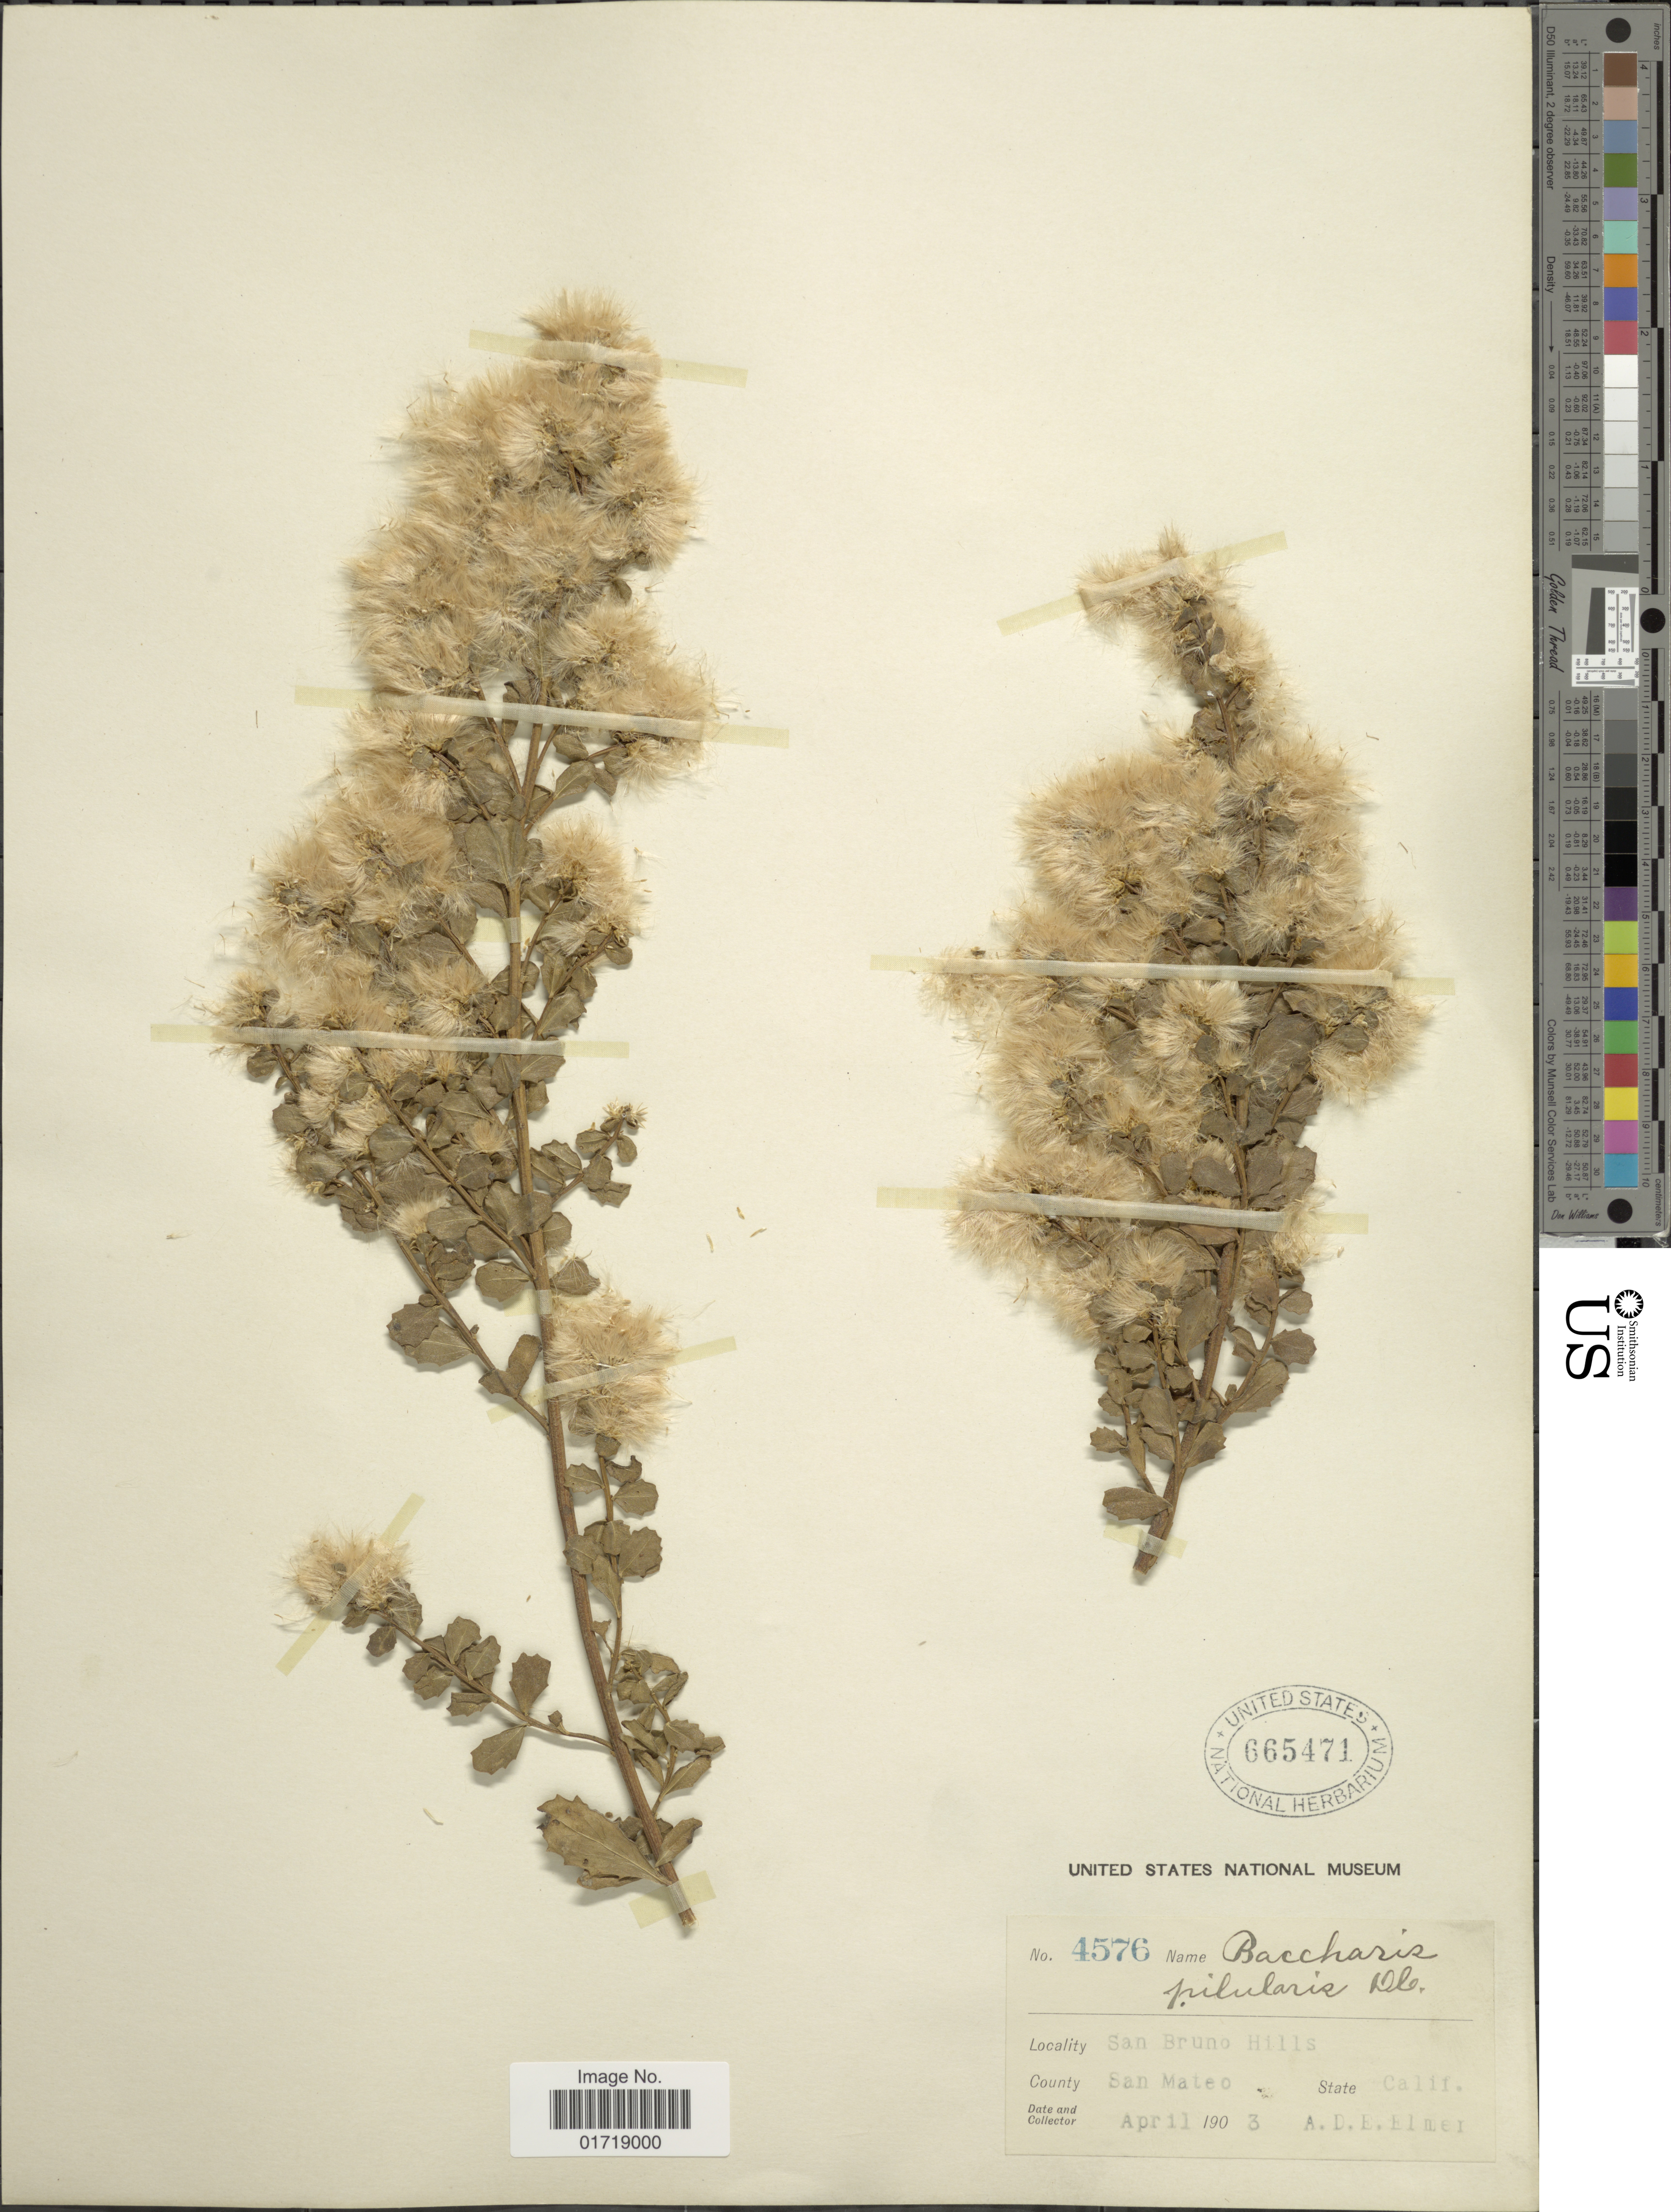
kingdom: Plantae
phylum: Tracheophyta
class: Magnoliopsida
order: Asterales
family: Asteraceae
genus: Baccharis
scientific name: Baccharis pilularis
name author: DC.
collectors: A. D. E. Elmer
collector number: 4576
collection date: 1903-04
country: United States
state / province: California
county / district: San Mateo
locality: San Bruno Hills, County San Mateo, State Calif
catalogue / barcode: US 665471